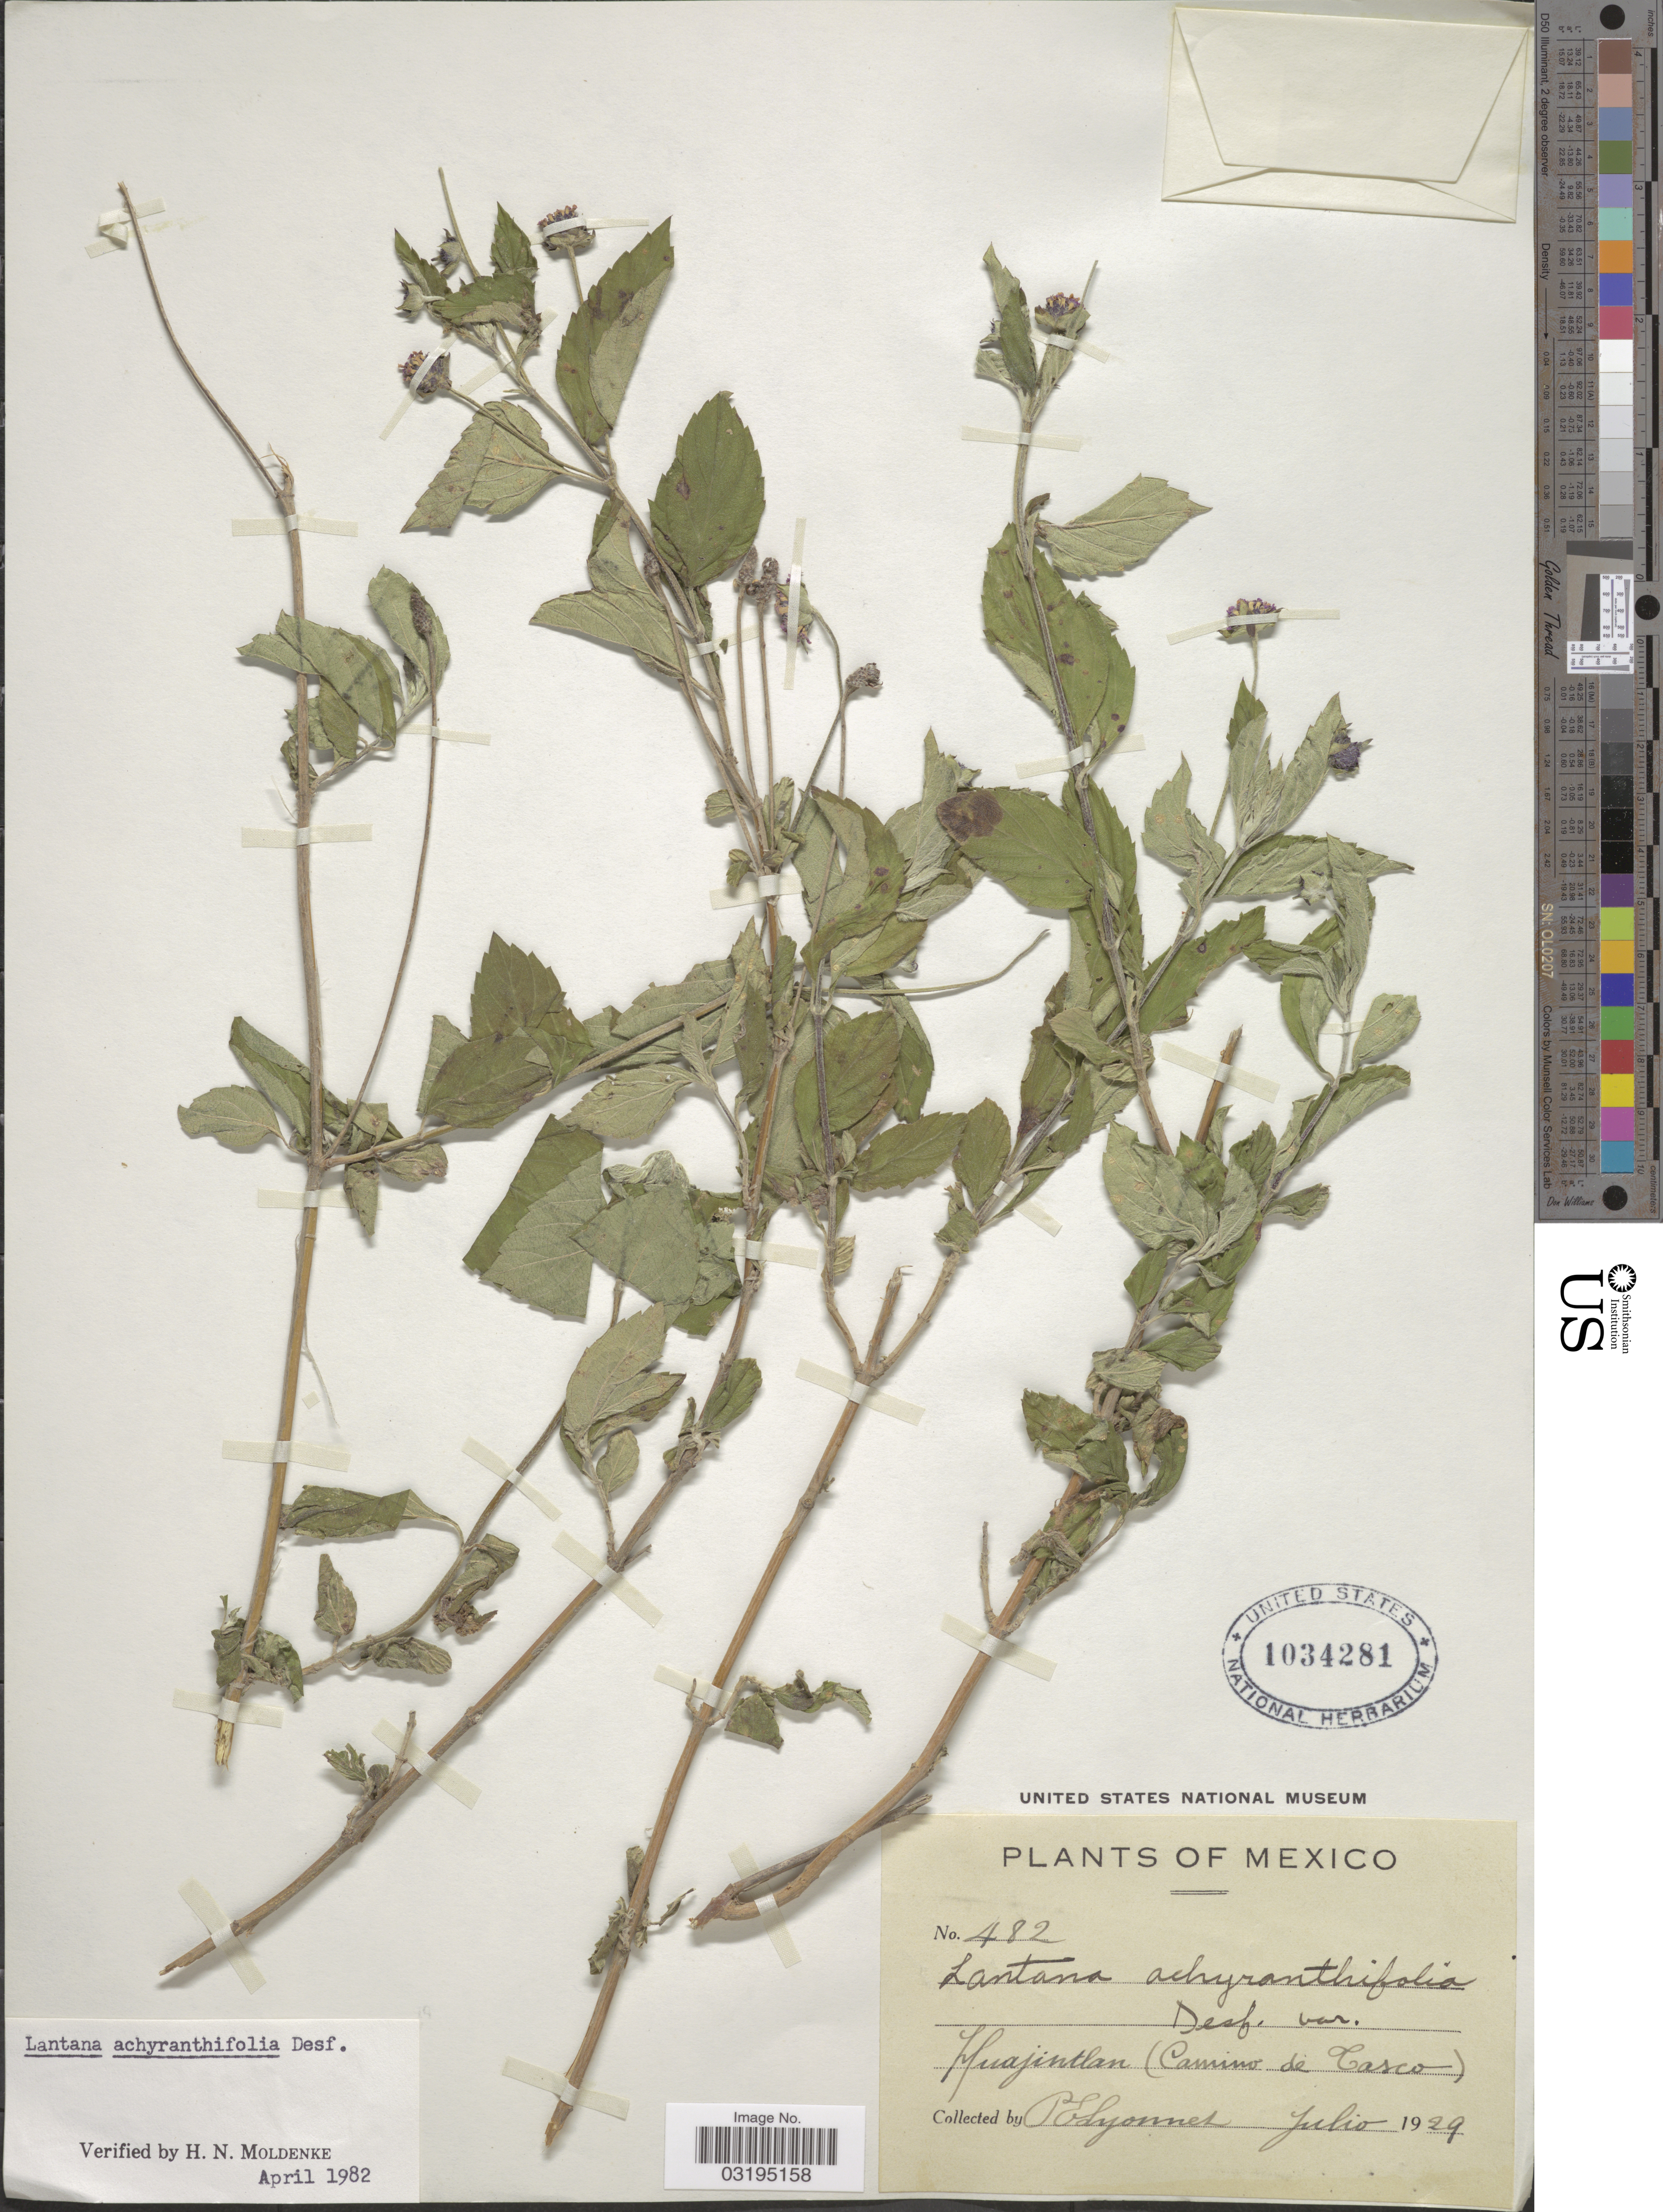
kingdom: Plantae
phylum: Tracheophyta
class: Magnoliopsida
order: Lamiales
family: Verbenaceae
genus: Lantana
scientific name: Lantana achyranthifolia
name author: Desf.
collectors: P. Lyonnet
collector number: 482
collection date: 1929-07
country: Mexico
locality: Huajintlan (Camino de Casco).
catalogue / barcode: US 1034281